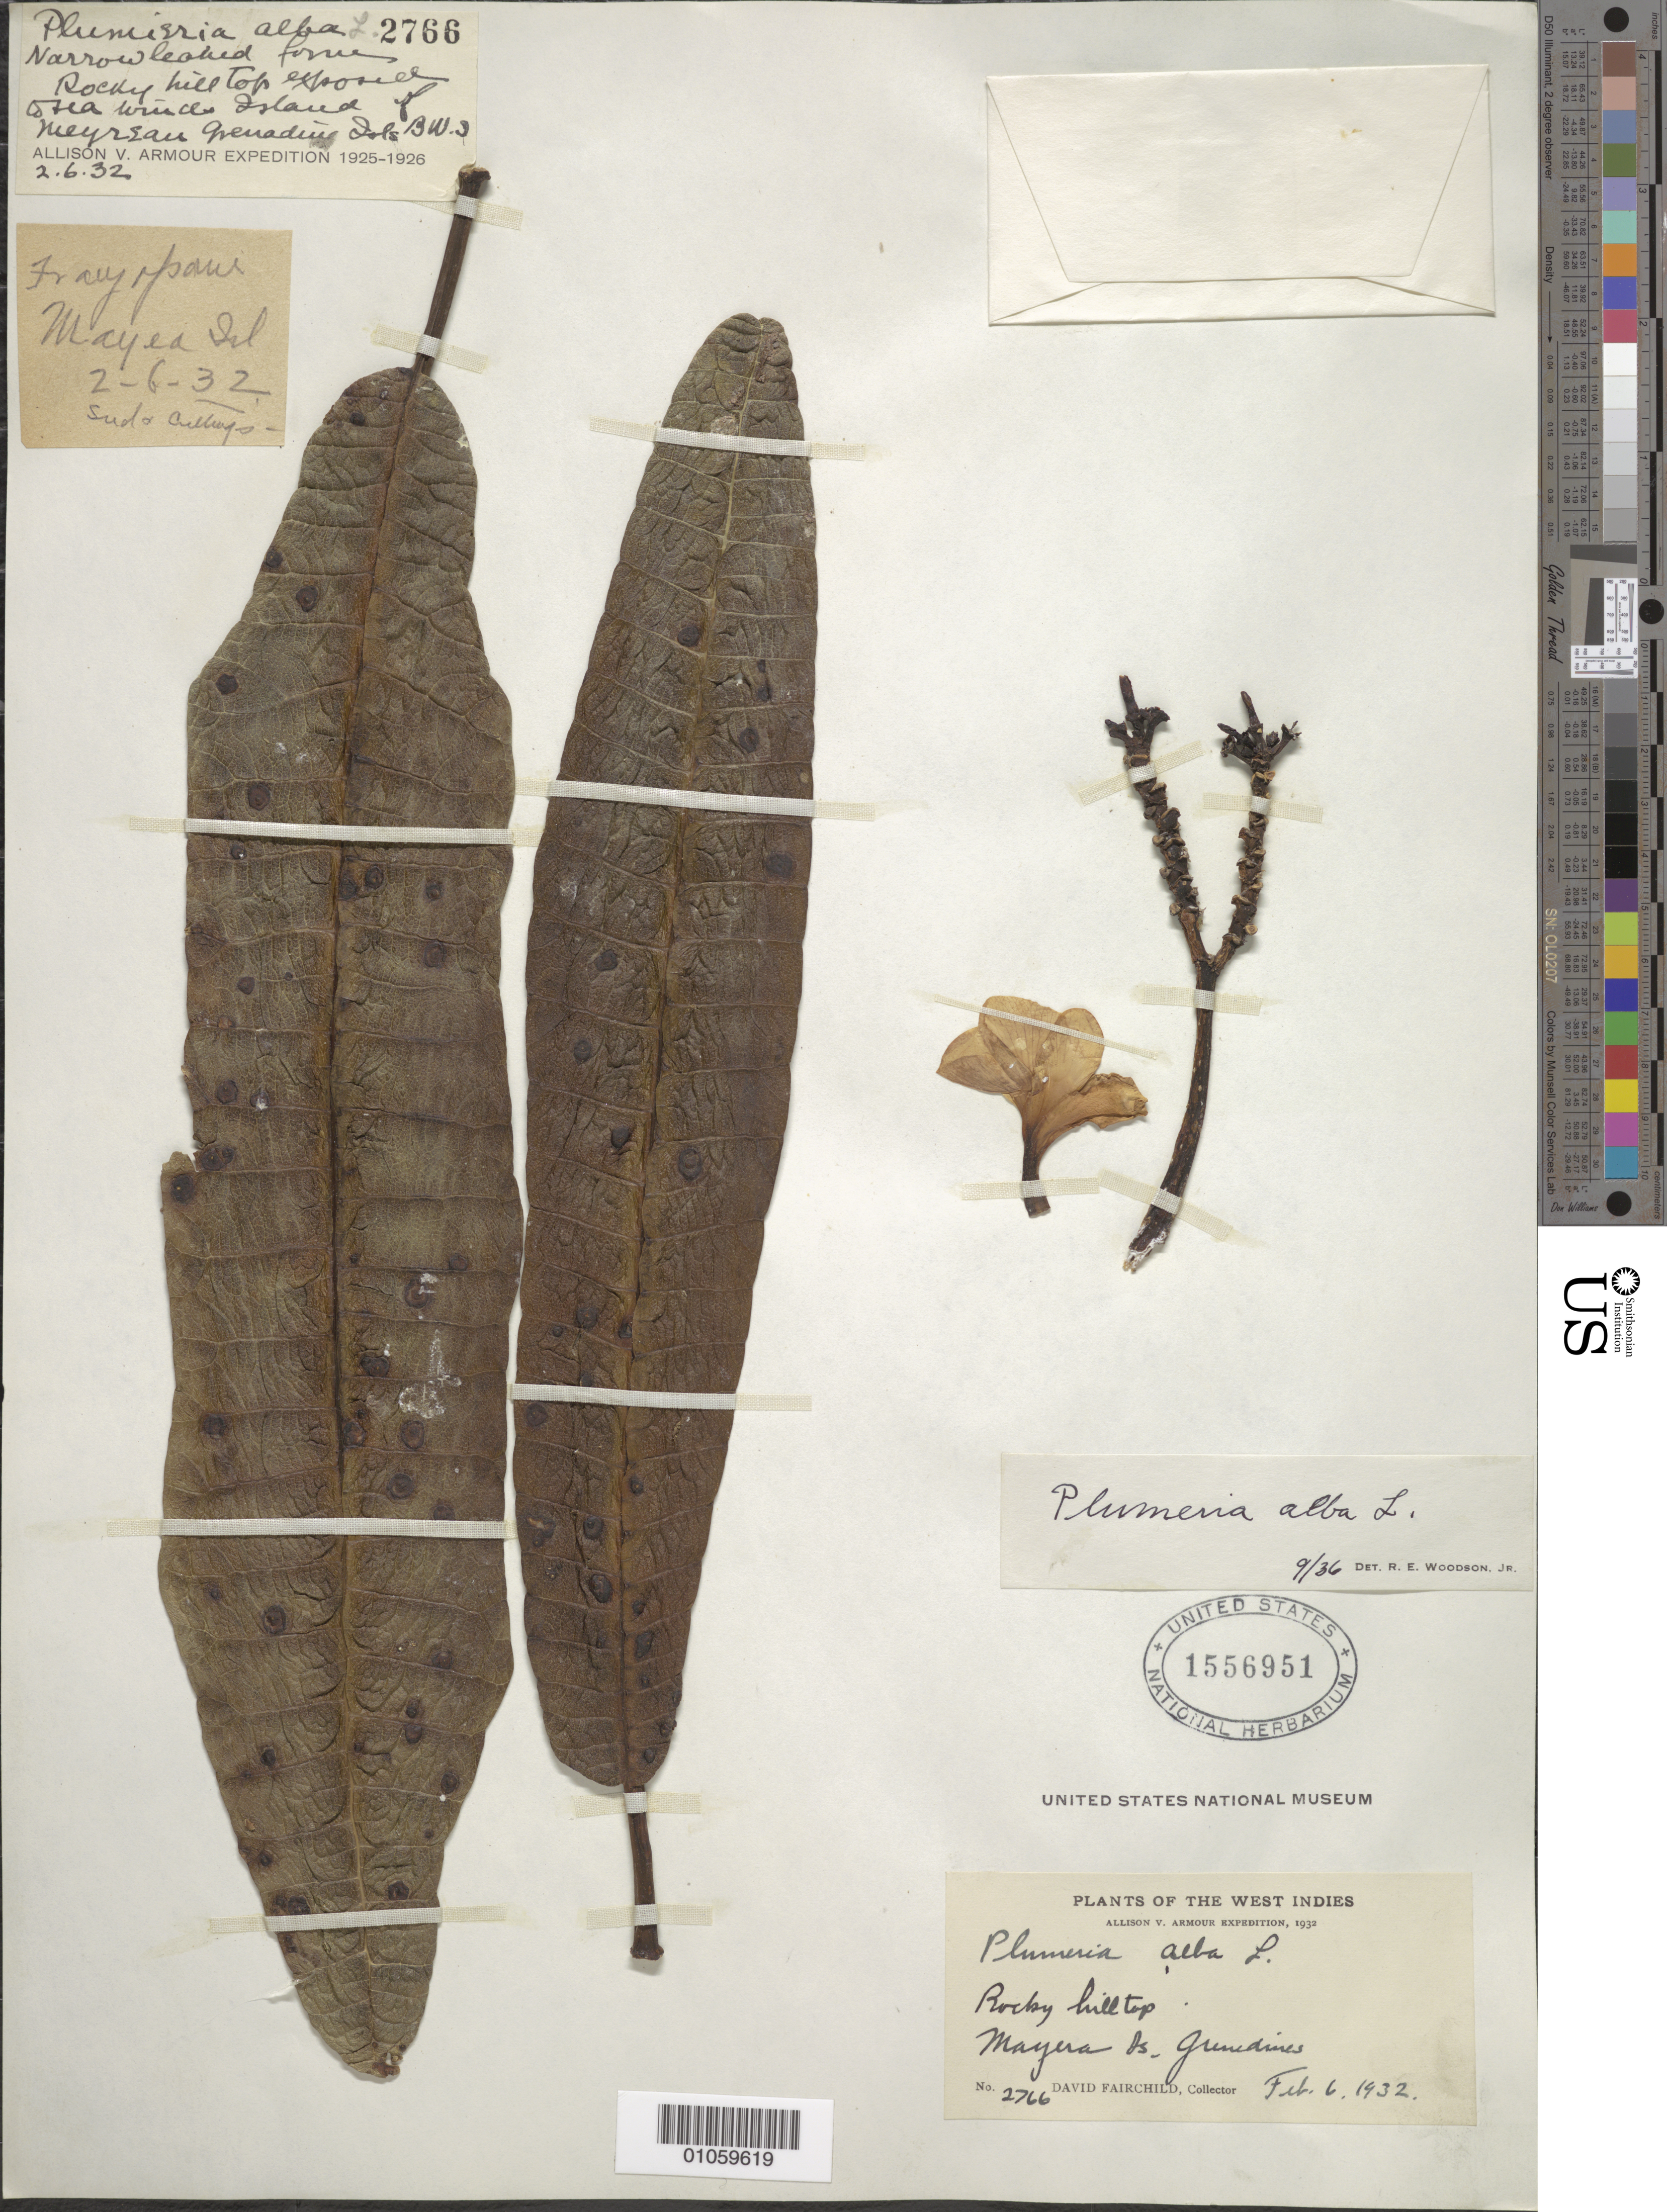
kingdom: Plantae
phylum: Tracheophyta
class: Magnoliopsida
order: Gentianales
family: Apocynaceae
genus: Plumeria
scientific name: Plumeria alba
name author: L.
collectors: D. Fairchild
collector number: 2766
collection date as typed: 06 Feb 1932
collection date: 1932-02-06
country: St. Vincent - Grenadines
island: Mayreau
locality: Hilltop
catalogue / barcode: US 1556951